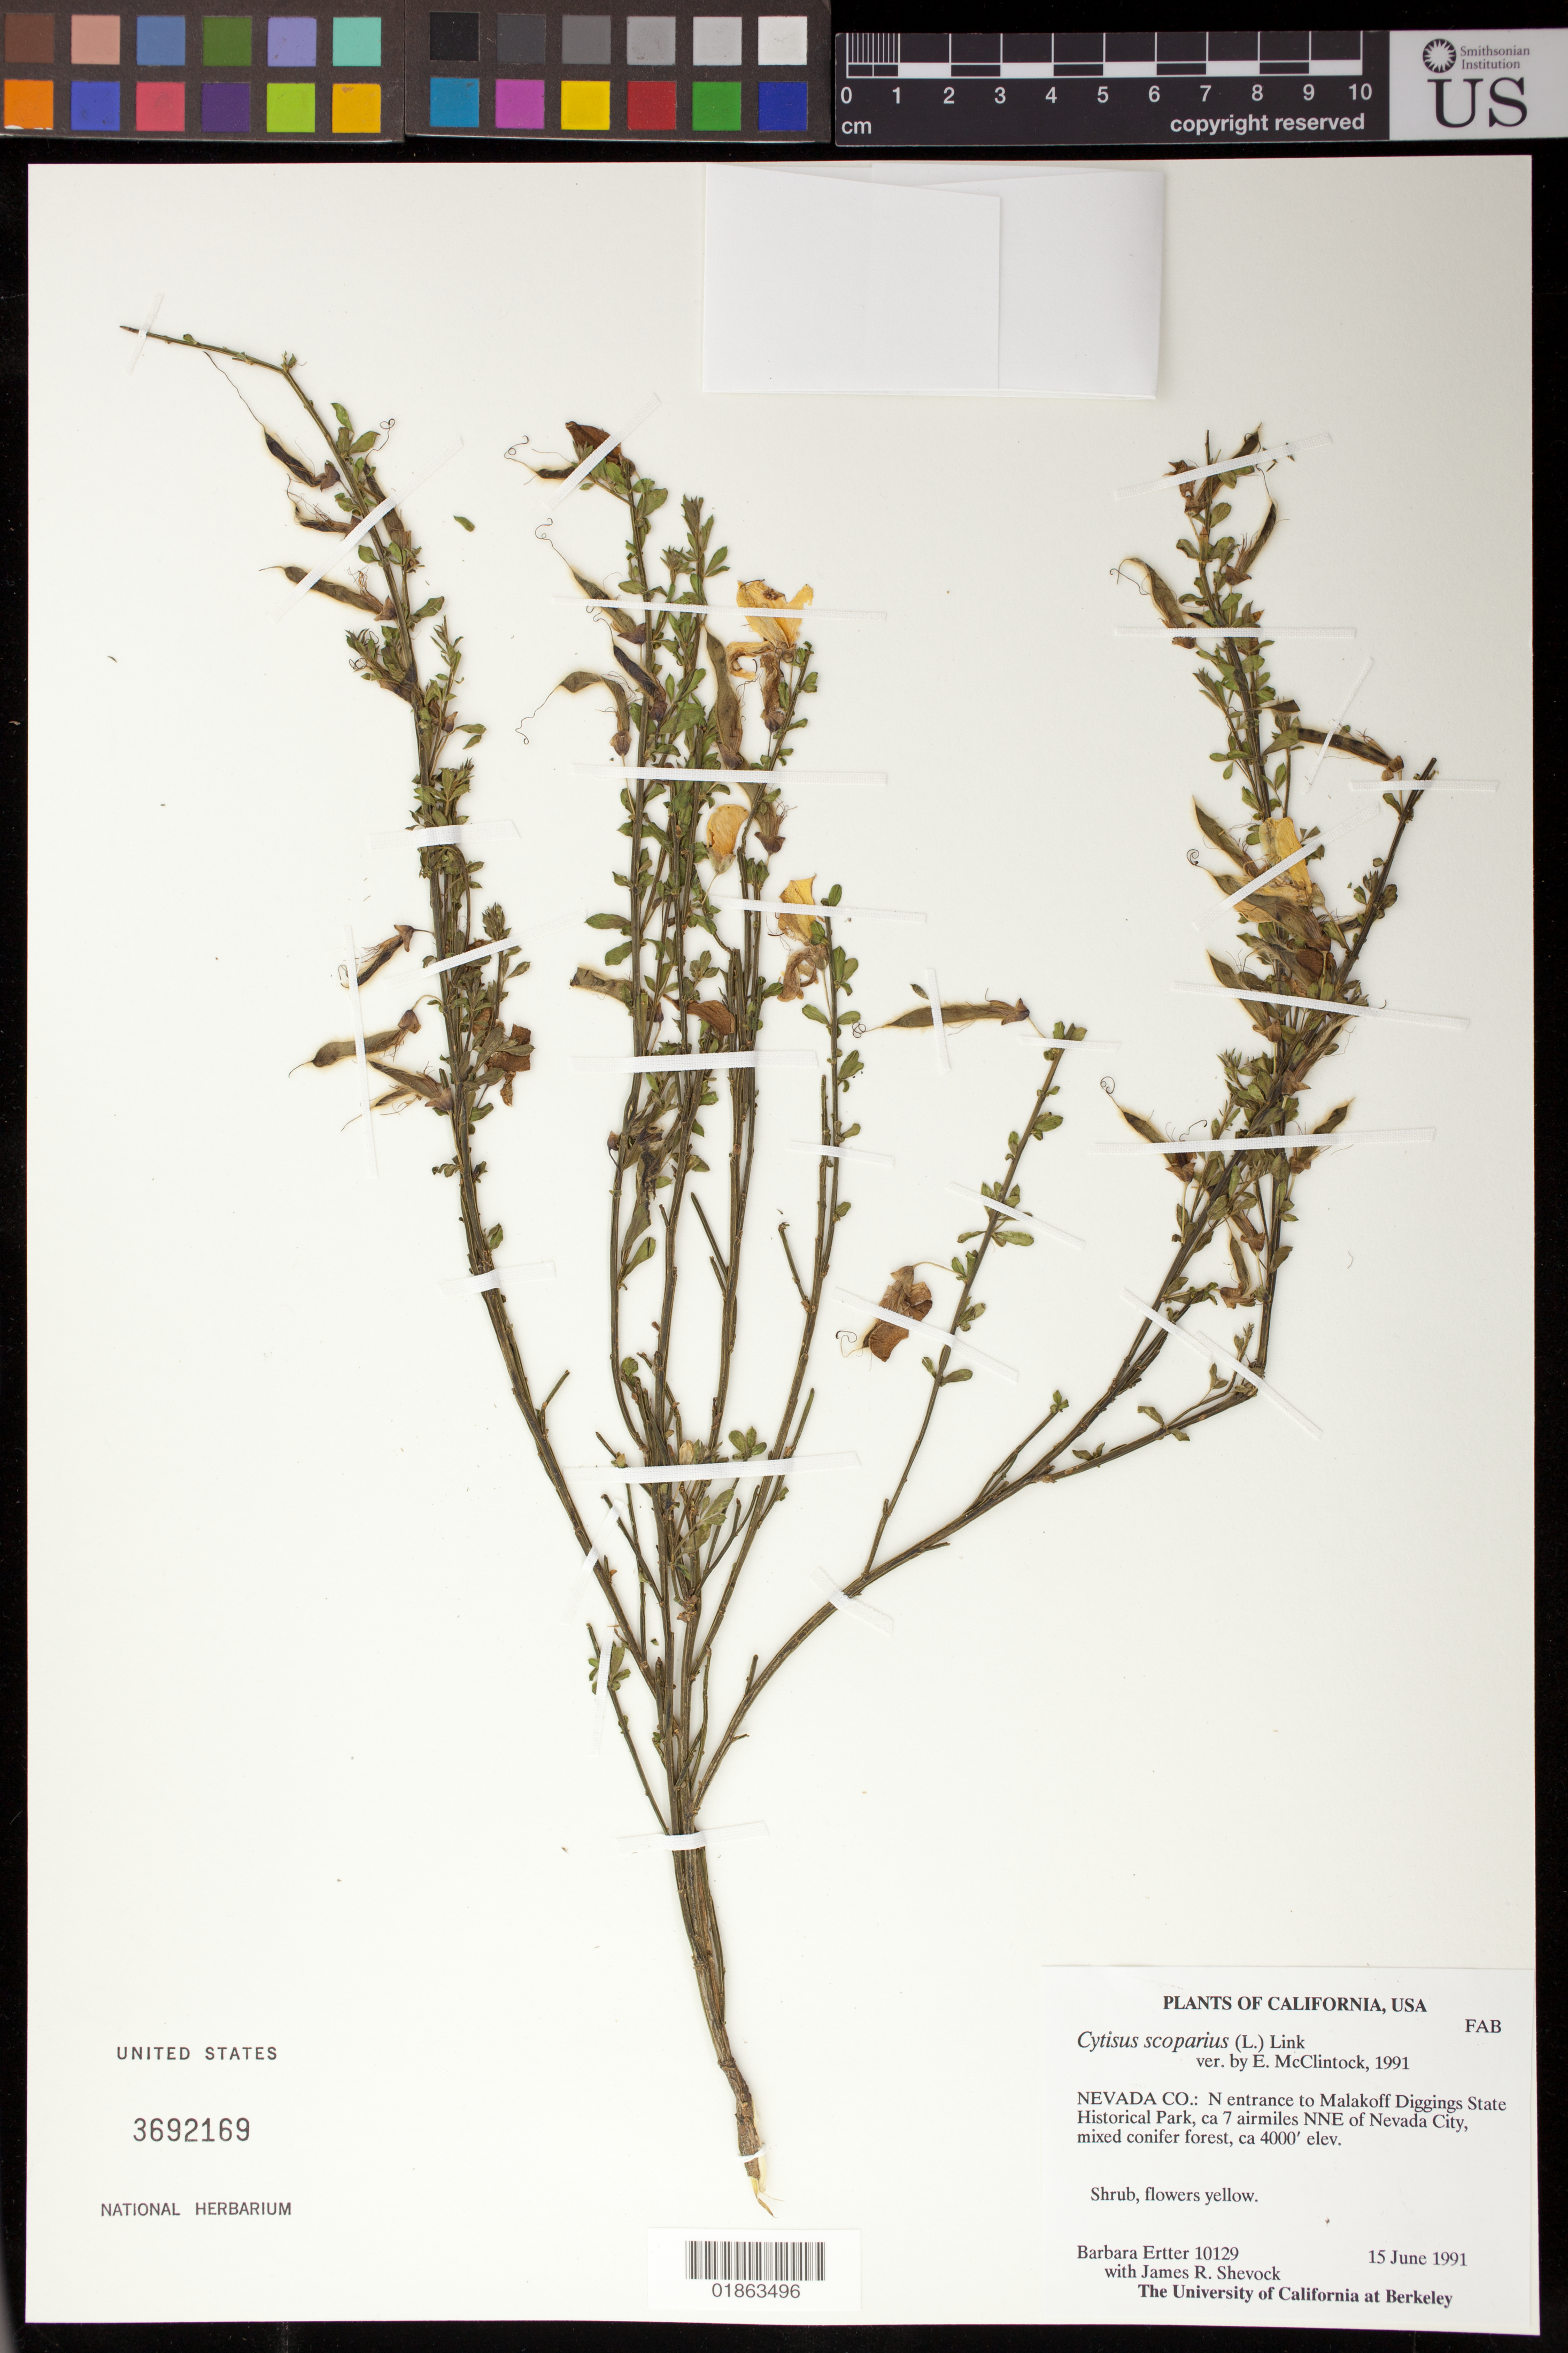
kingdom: Plantae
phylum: Tracheophyta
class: Magnoliopsida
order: Fabales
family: Fabaceae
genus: Cytisus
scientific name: Cytisus scoparius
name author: (L.) Link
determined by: McClintock, E.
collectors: B. Ertter & J. R. Shevock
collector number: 10129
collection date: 1991-06-15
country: United States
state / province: California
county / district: Nevada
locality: N entrance to Malakoff Diggings State Historical Park, ca. 7 airmiles NNE of Nevada City.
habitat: Mixed conifer forest.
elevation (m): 1219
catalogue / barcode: US 3692169